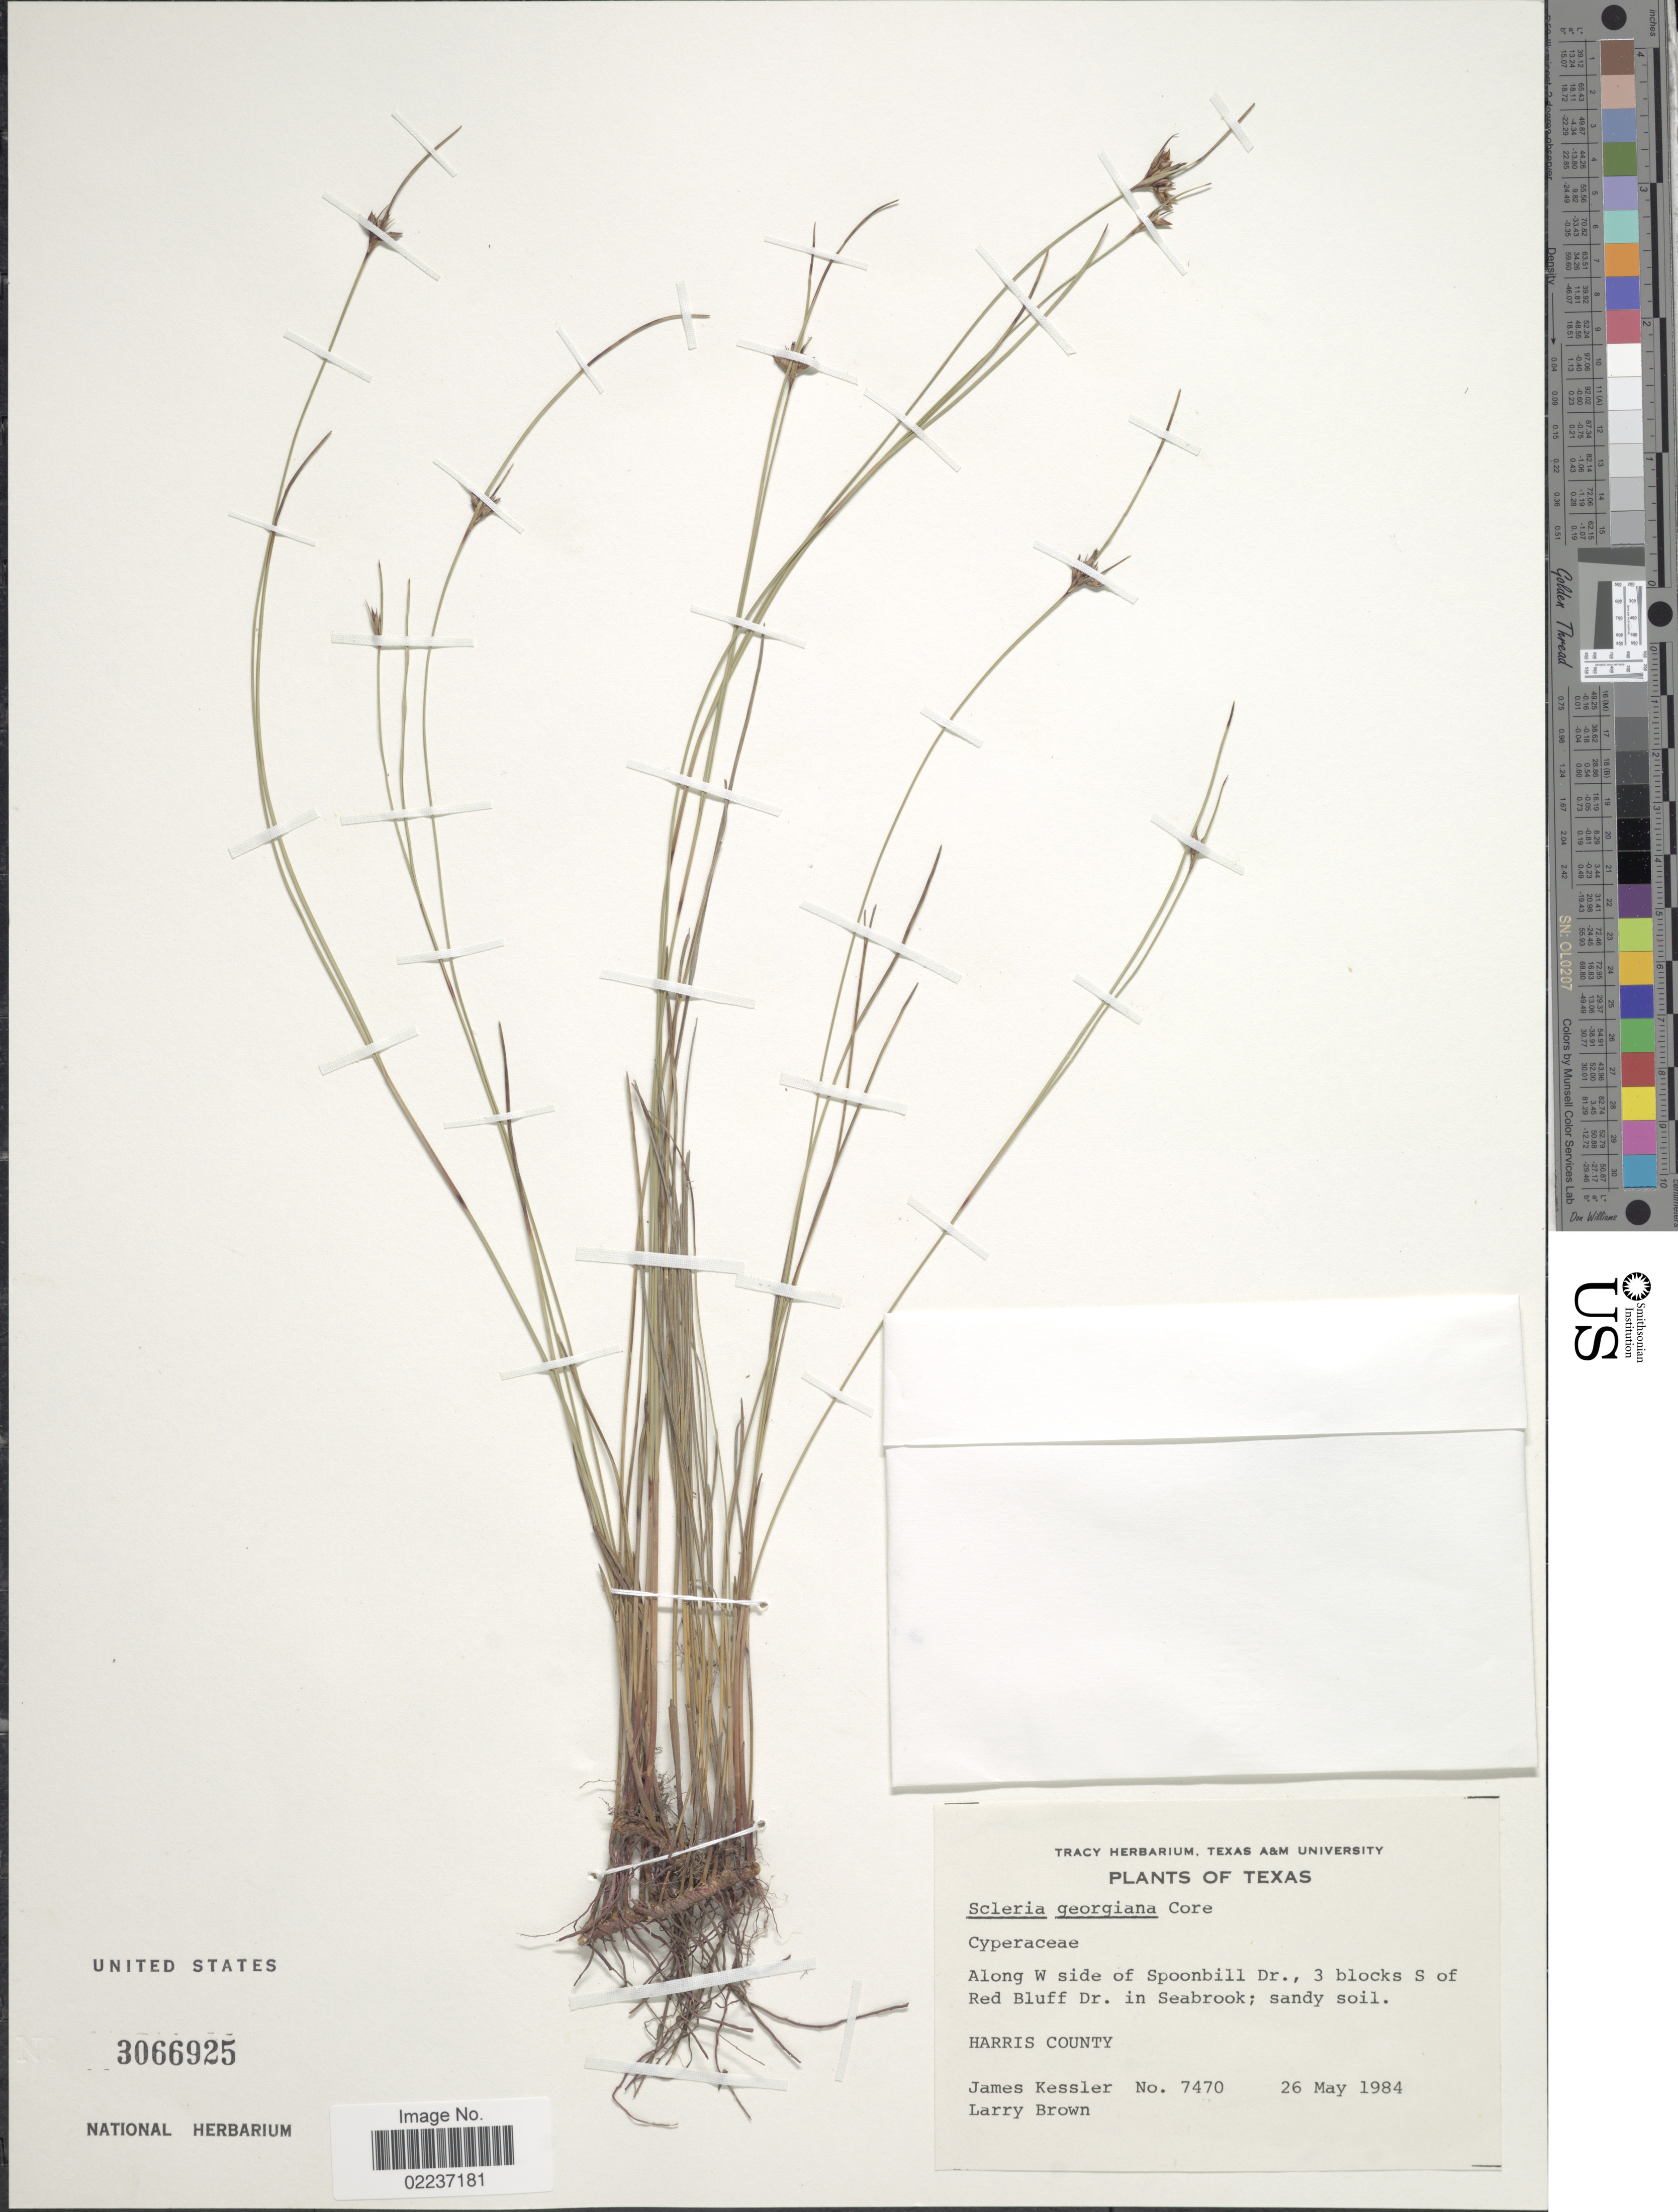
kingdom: Plantae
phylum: Tracheophyta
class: Liliopsida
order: Poales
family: Cyperaceae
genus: Scleria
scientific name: Scleria georgiana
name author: Core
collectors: J. W. Kessler & L. Brown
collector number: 7470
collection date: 1984-05-26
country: United States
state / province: Texas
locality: Along W side of Spoonbill Dr., 3 blocks S of Red Bluff Dr. in Seabrook, Harris County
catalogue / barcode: US 3066925